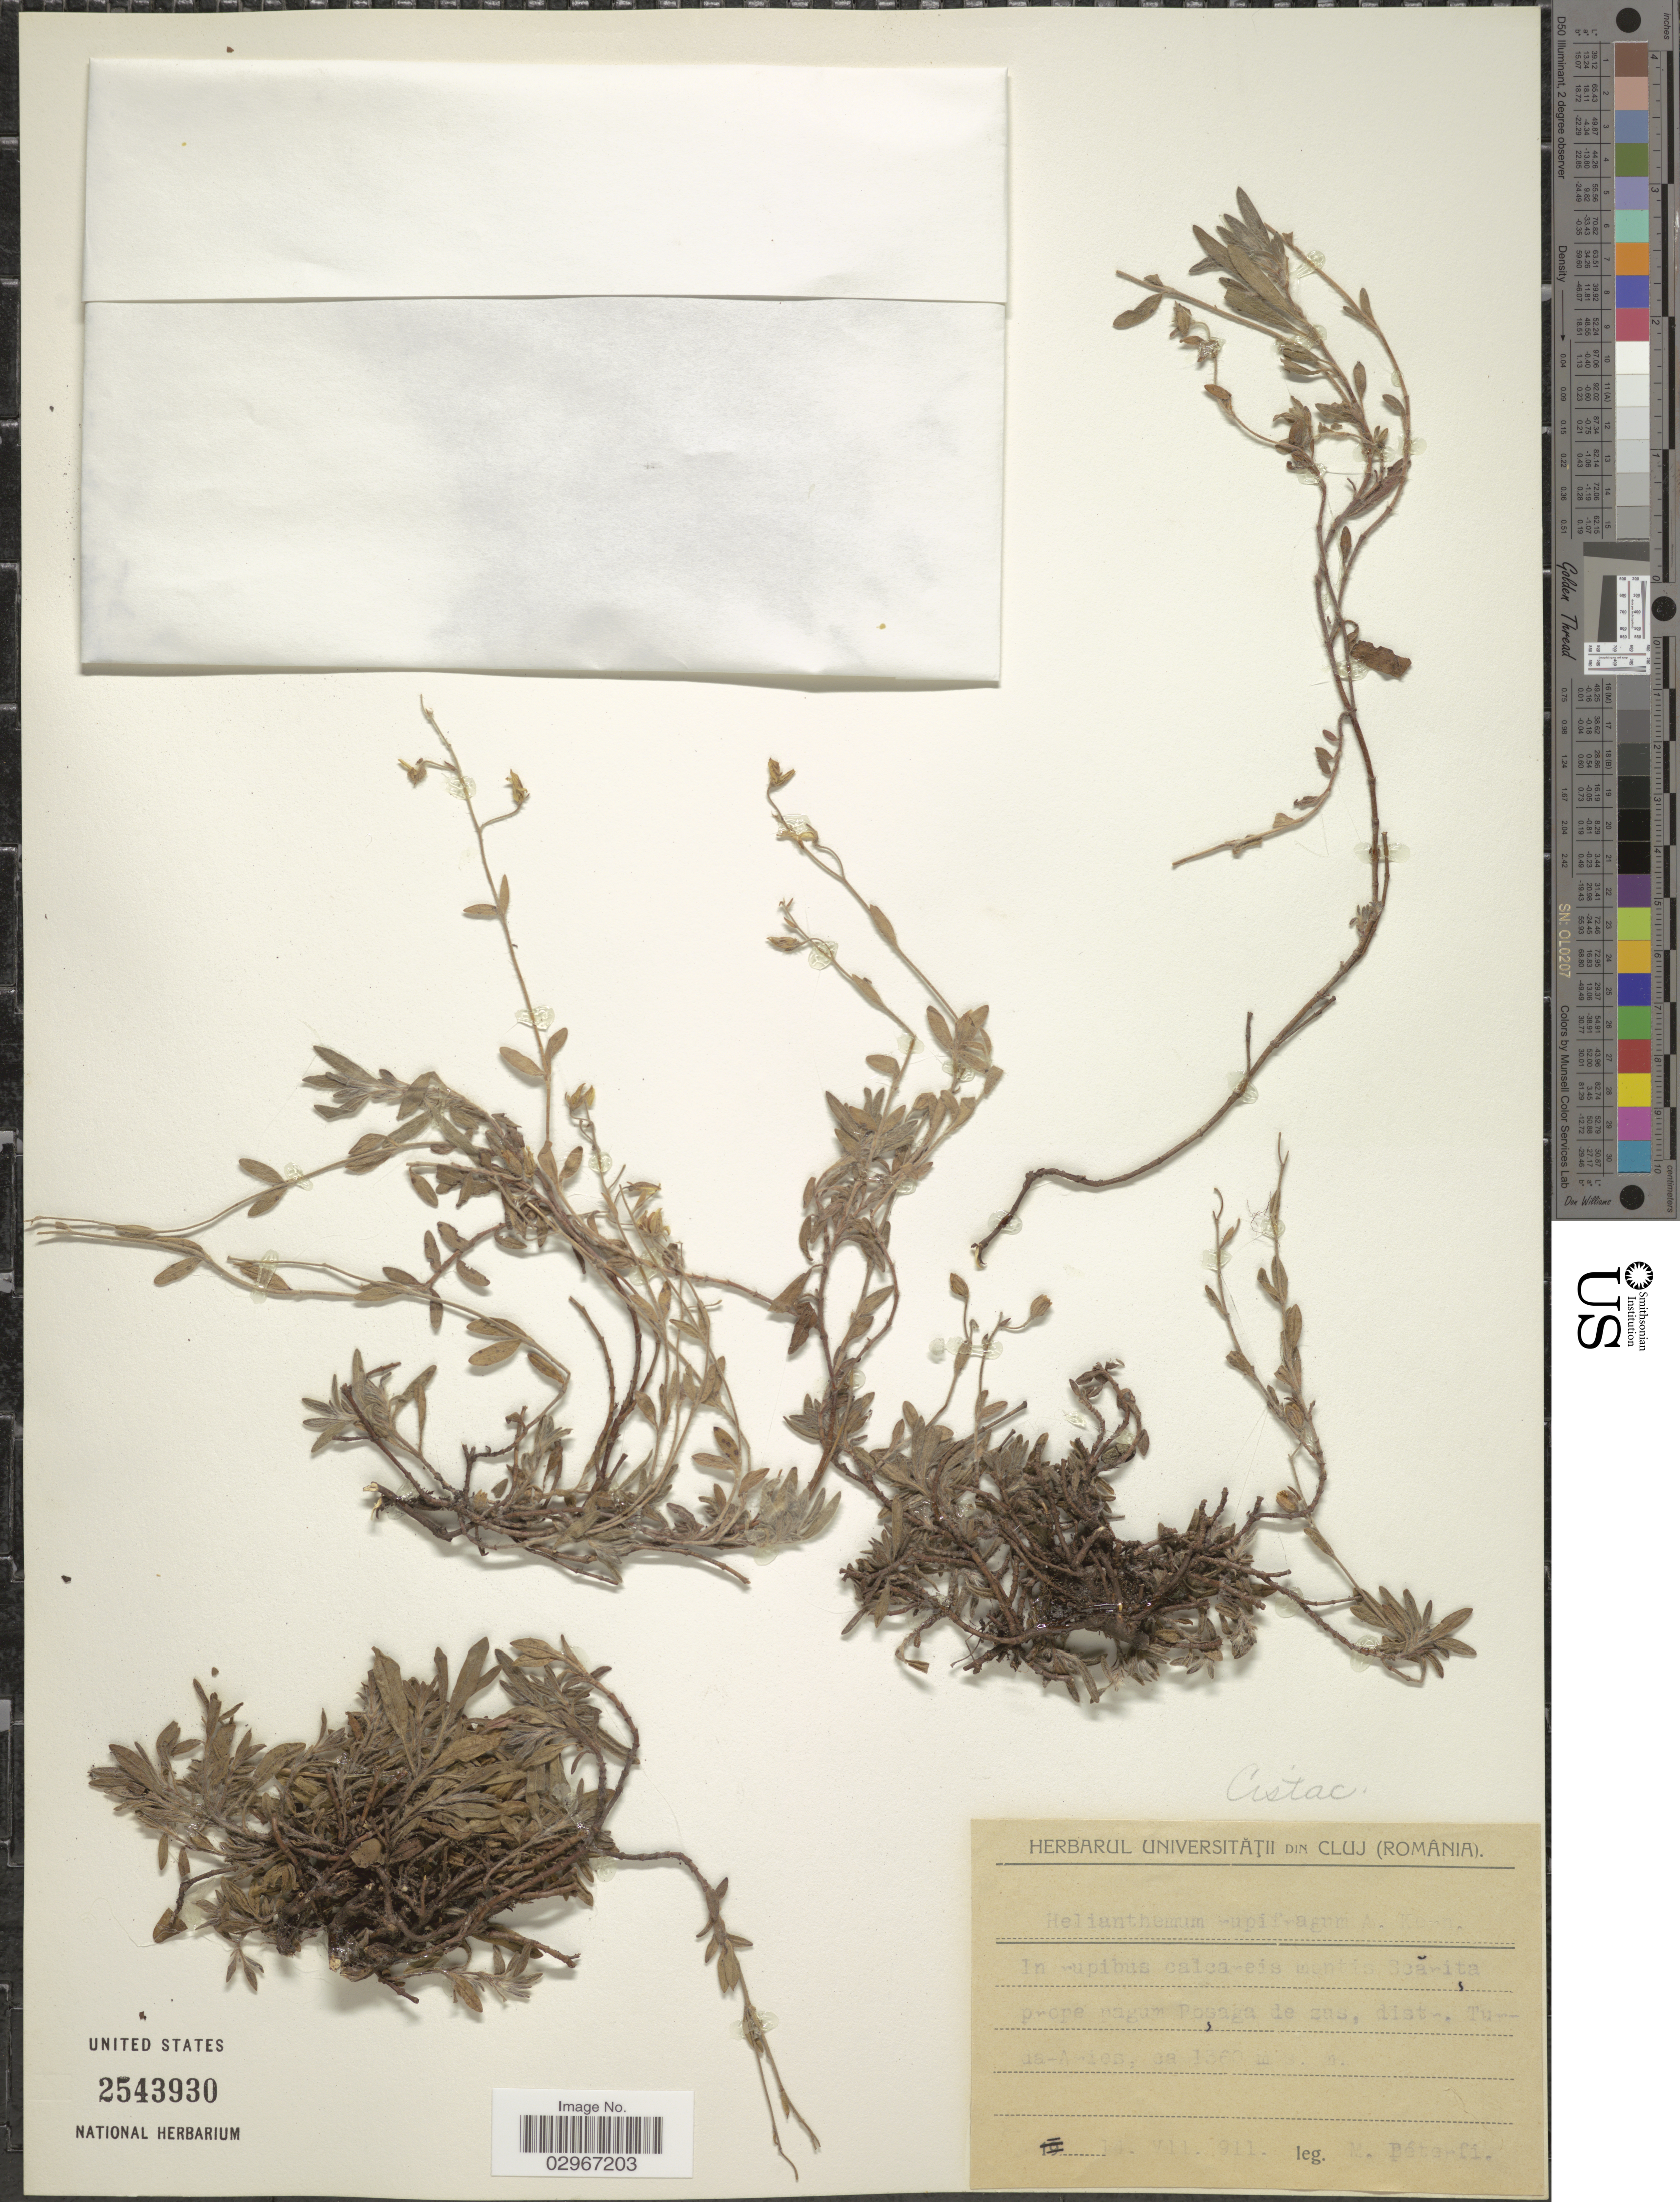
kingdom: Plantae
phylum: Tracheophyta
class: Magnoliopsida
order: Malvales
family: Cistaceae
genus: Helianthemum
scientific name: Helianthemum rupifragum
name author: A. Kern.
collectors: M. Péterfi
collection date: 1911-07-14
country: Romania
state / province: Cluj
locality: In rupibus calcareis montis Scarita prope pagum Posaga de sus, dist., Turda-Aries.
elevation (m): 1360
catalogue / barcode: US 2543930